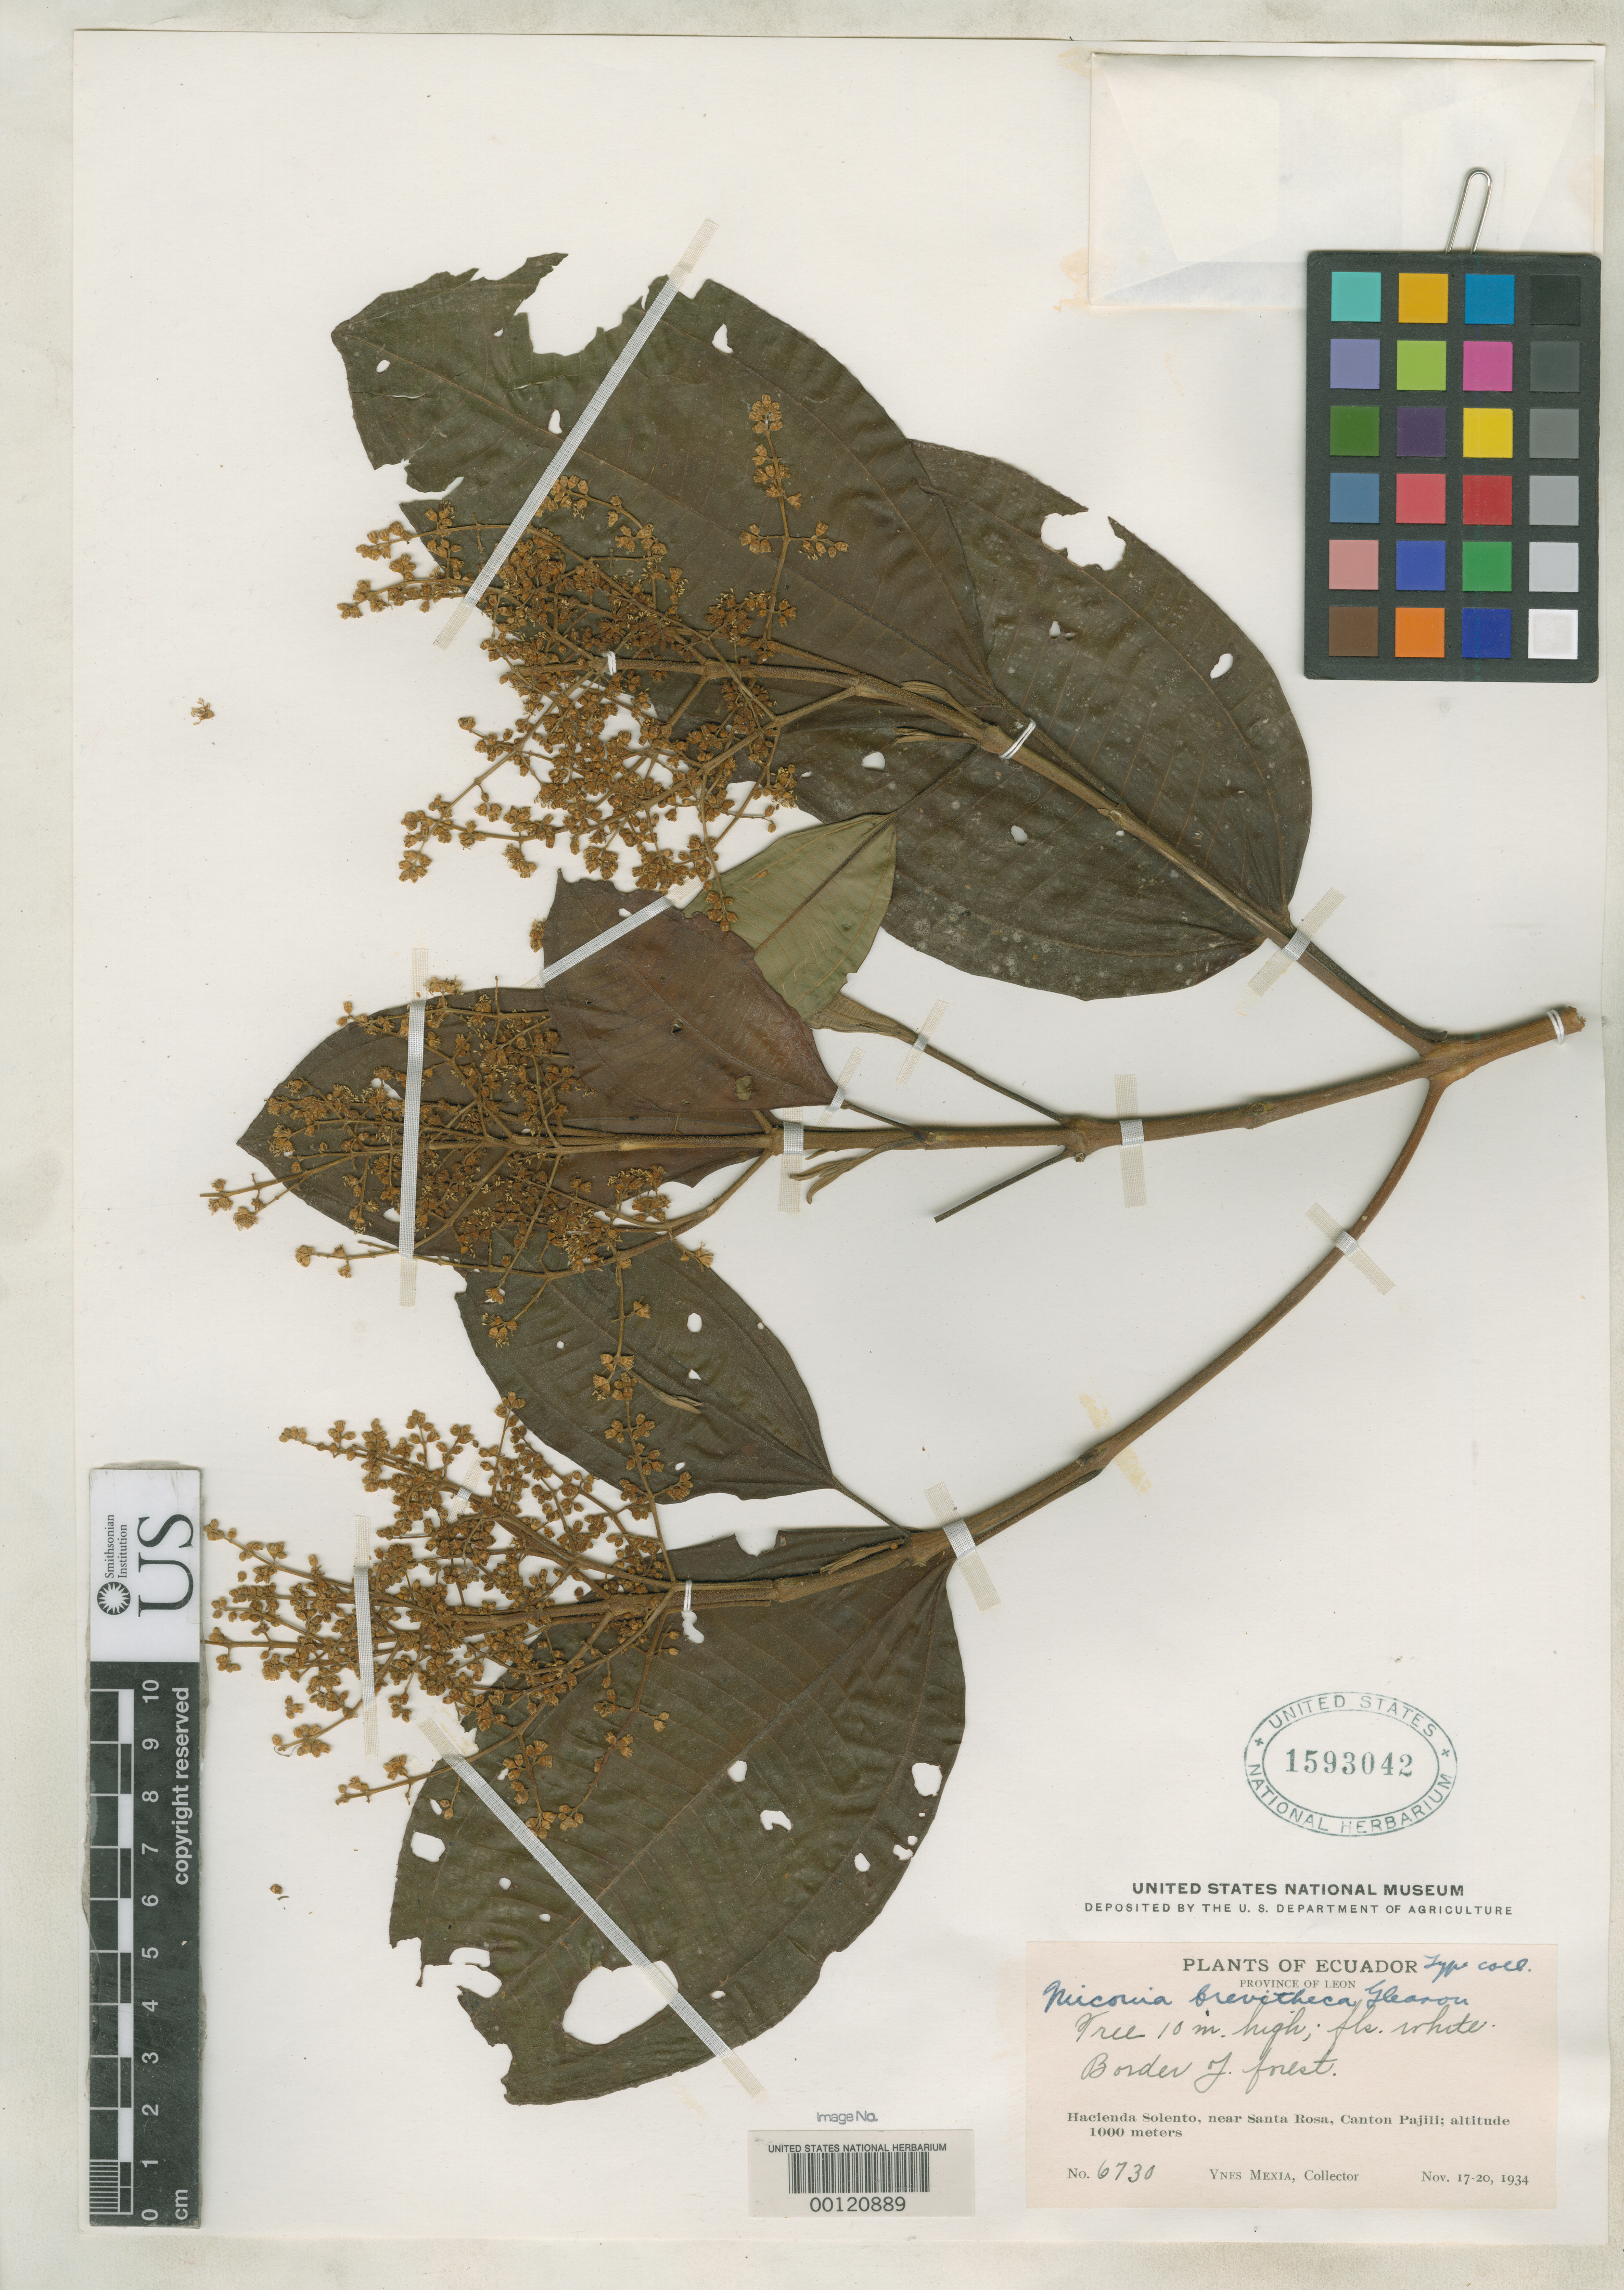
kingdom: Plantae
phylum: Tracheophyta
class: Magnoliopsida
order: Myrtales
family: Melastomataceae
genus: Miconia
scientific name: Miconia brevitheca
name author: Gleason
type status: Isotype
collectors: Y. Mexia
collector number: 6730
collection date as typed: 17 Nov 1934 to 20 Nov 1934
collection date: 1934-11-17/1934-11-20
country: Ecuador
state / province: Cotopaxi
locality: Hacienda Solento, near Santa Rosa, Canton Pajili.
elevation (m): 1000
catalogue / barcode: US 1593042